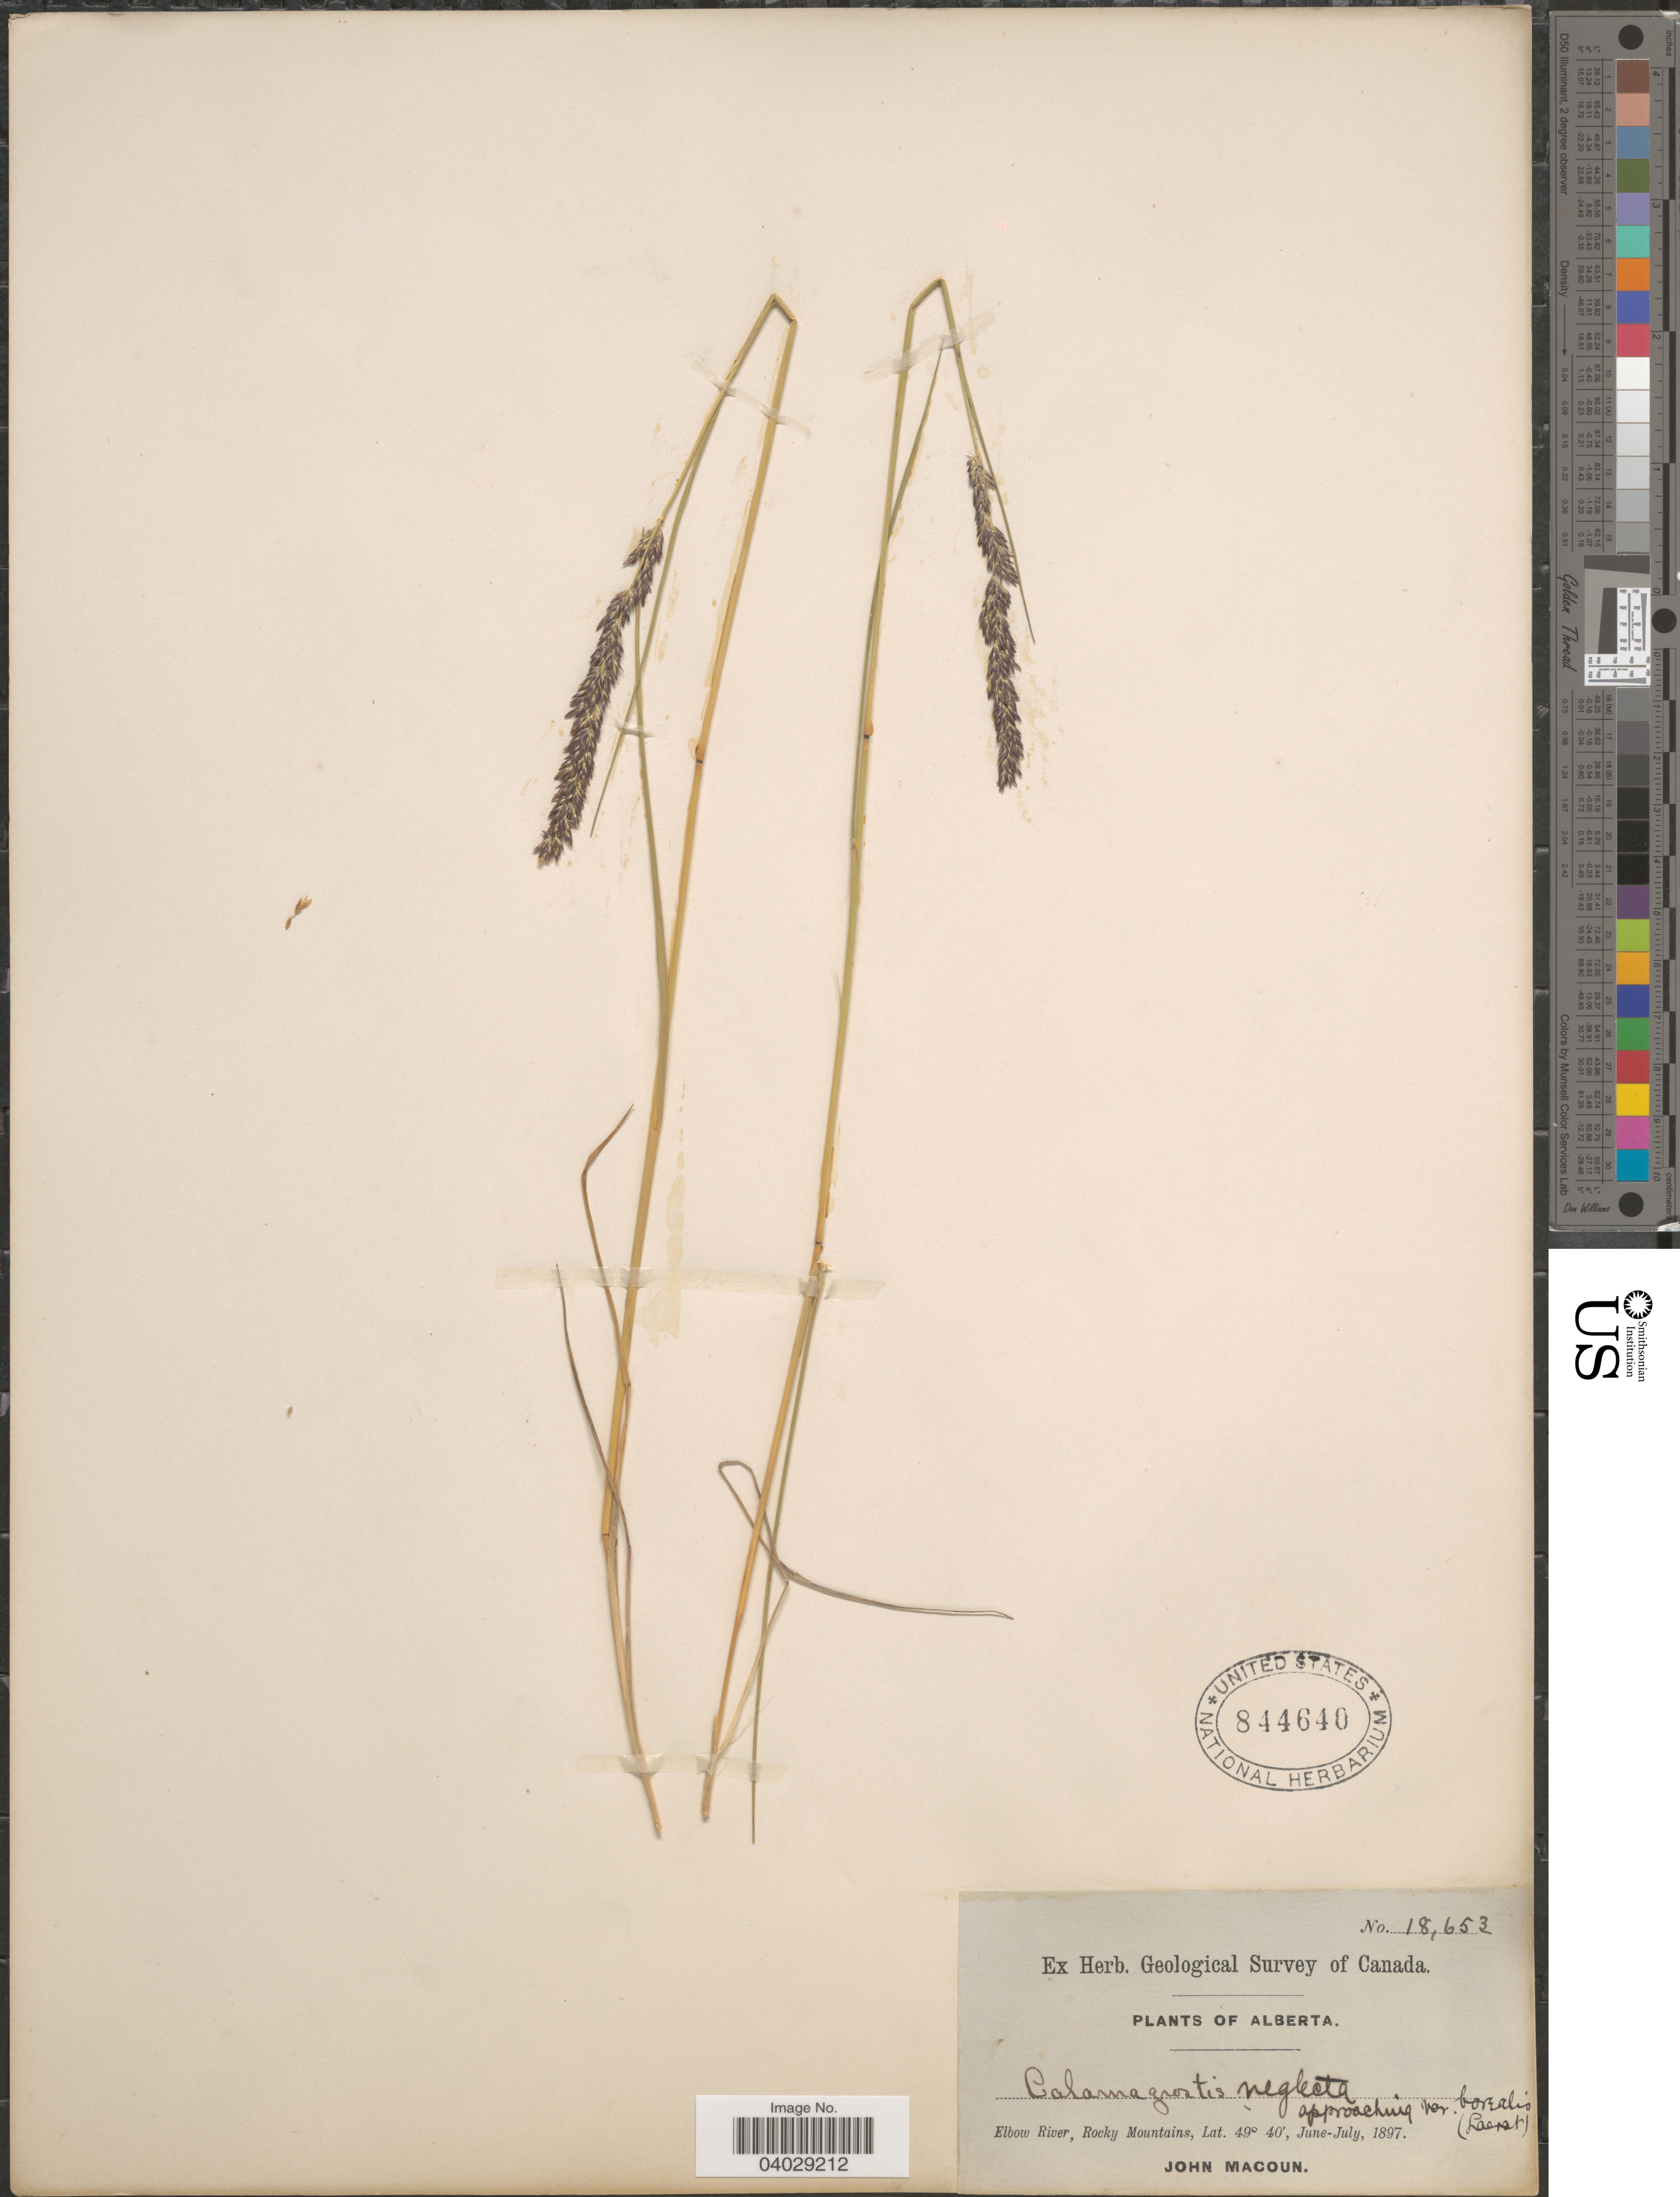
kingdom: Plantae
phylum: Tracheophyta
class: Liliopsida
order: Poales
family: Poaceae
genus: Calamagrostis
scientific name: Calamagrostis neglecta (Ehrh.) Gaertner et al.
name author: (Ehrhart) G. Gaertn. et al.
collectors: J. Macoun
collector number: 18653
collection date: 1897-06/1897-07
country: Canada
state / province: Alberta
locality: Elbow River, Rocky Mountains.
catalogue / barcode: US 844640